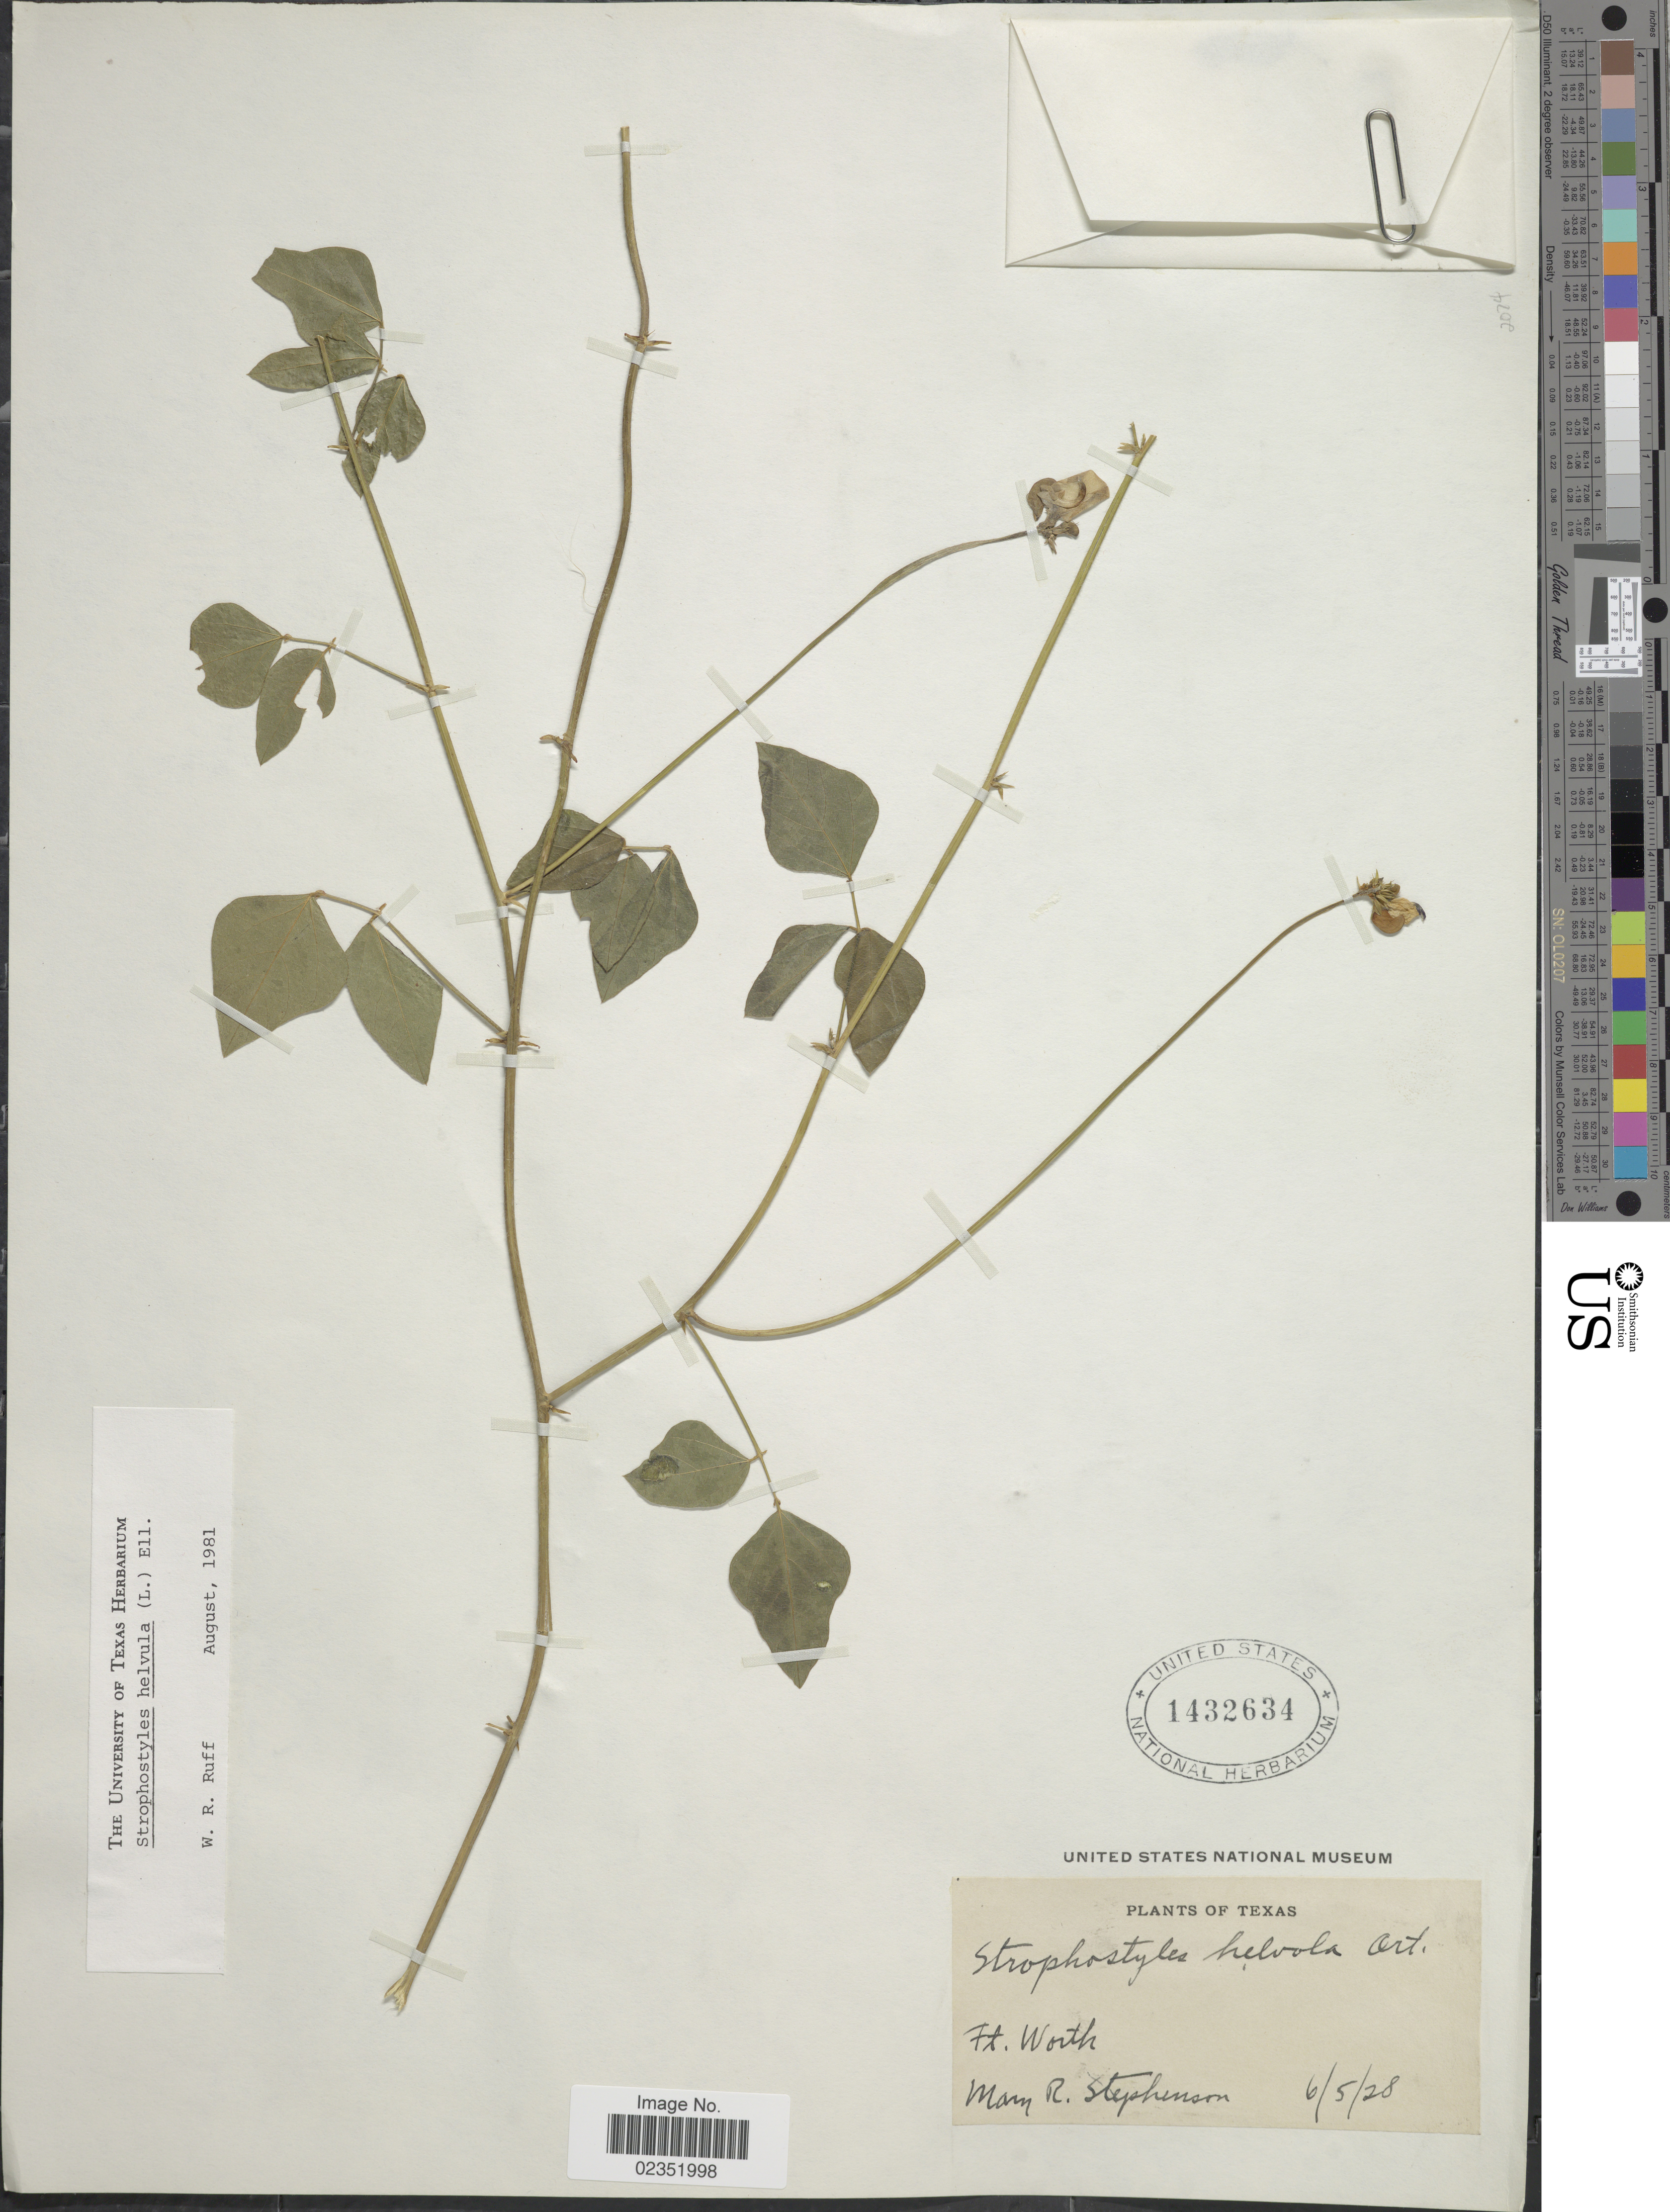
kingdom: Plantae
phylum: Tracheophyta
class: Magnoliopsida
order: Fabales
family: Fabaceae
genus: Strophostyles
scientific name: Strophostyles helvola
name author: (L.) Elliott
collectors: M. Stephenson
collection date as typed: Transcribed d/m/y: 5/6/28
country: United States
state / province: Texas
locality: Ft. Worth.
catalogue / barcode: US 1432634